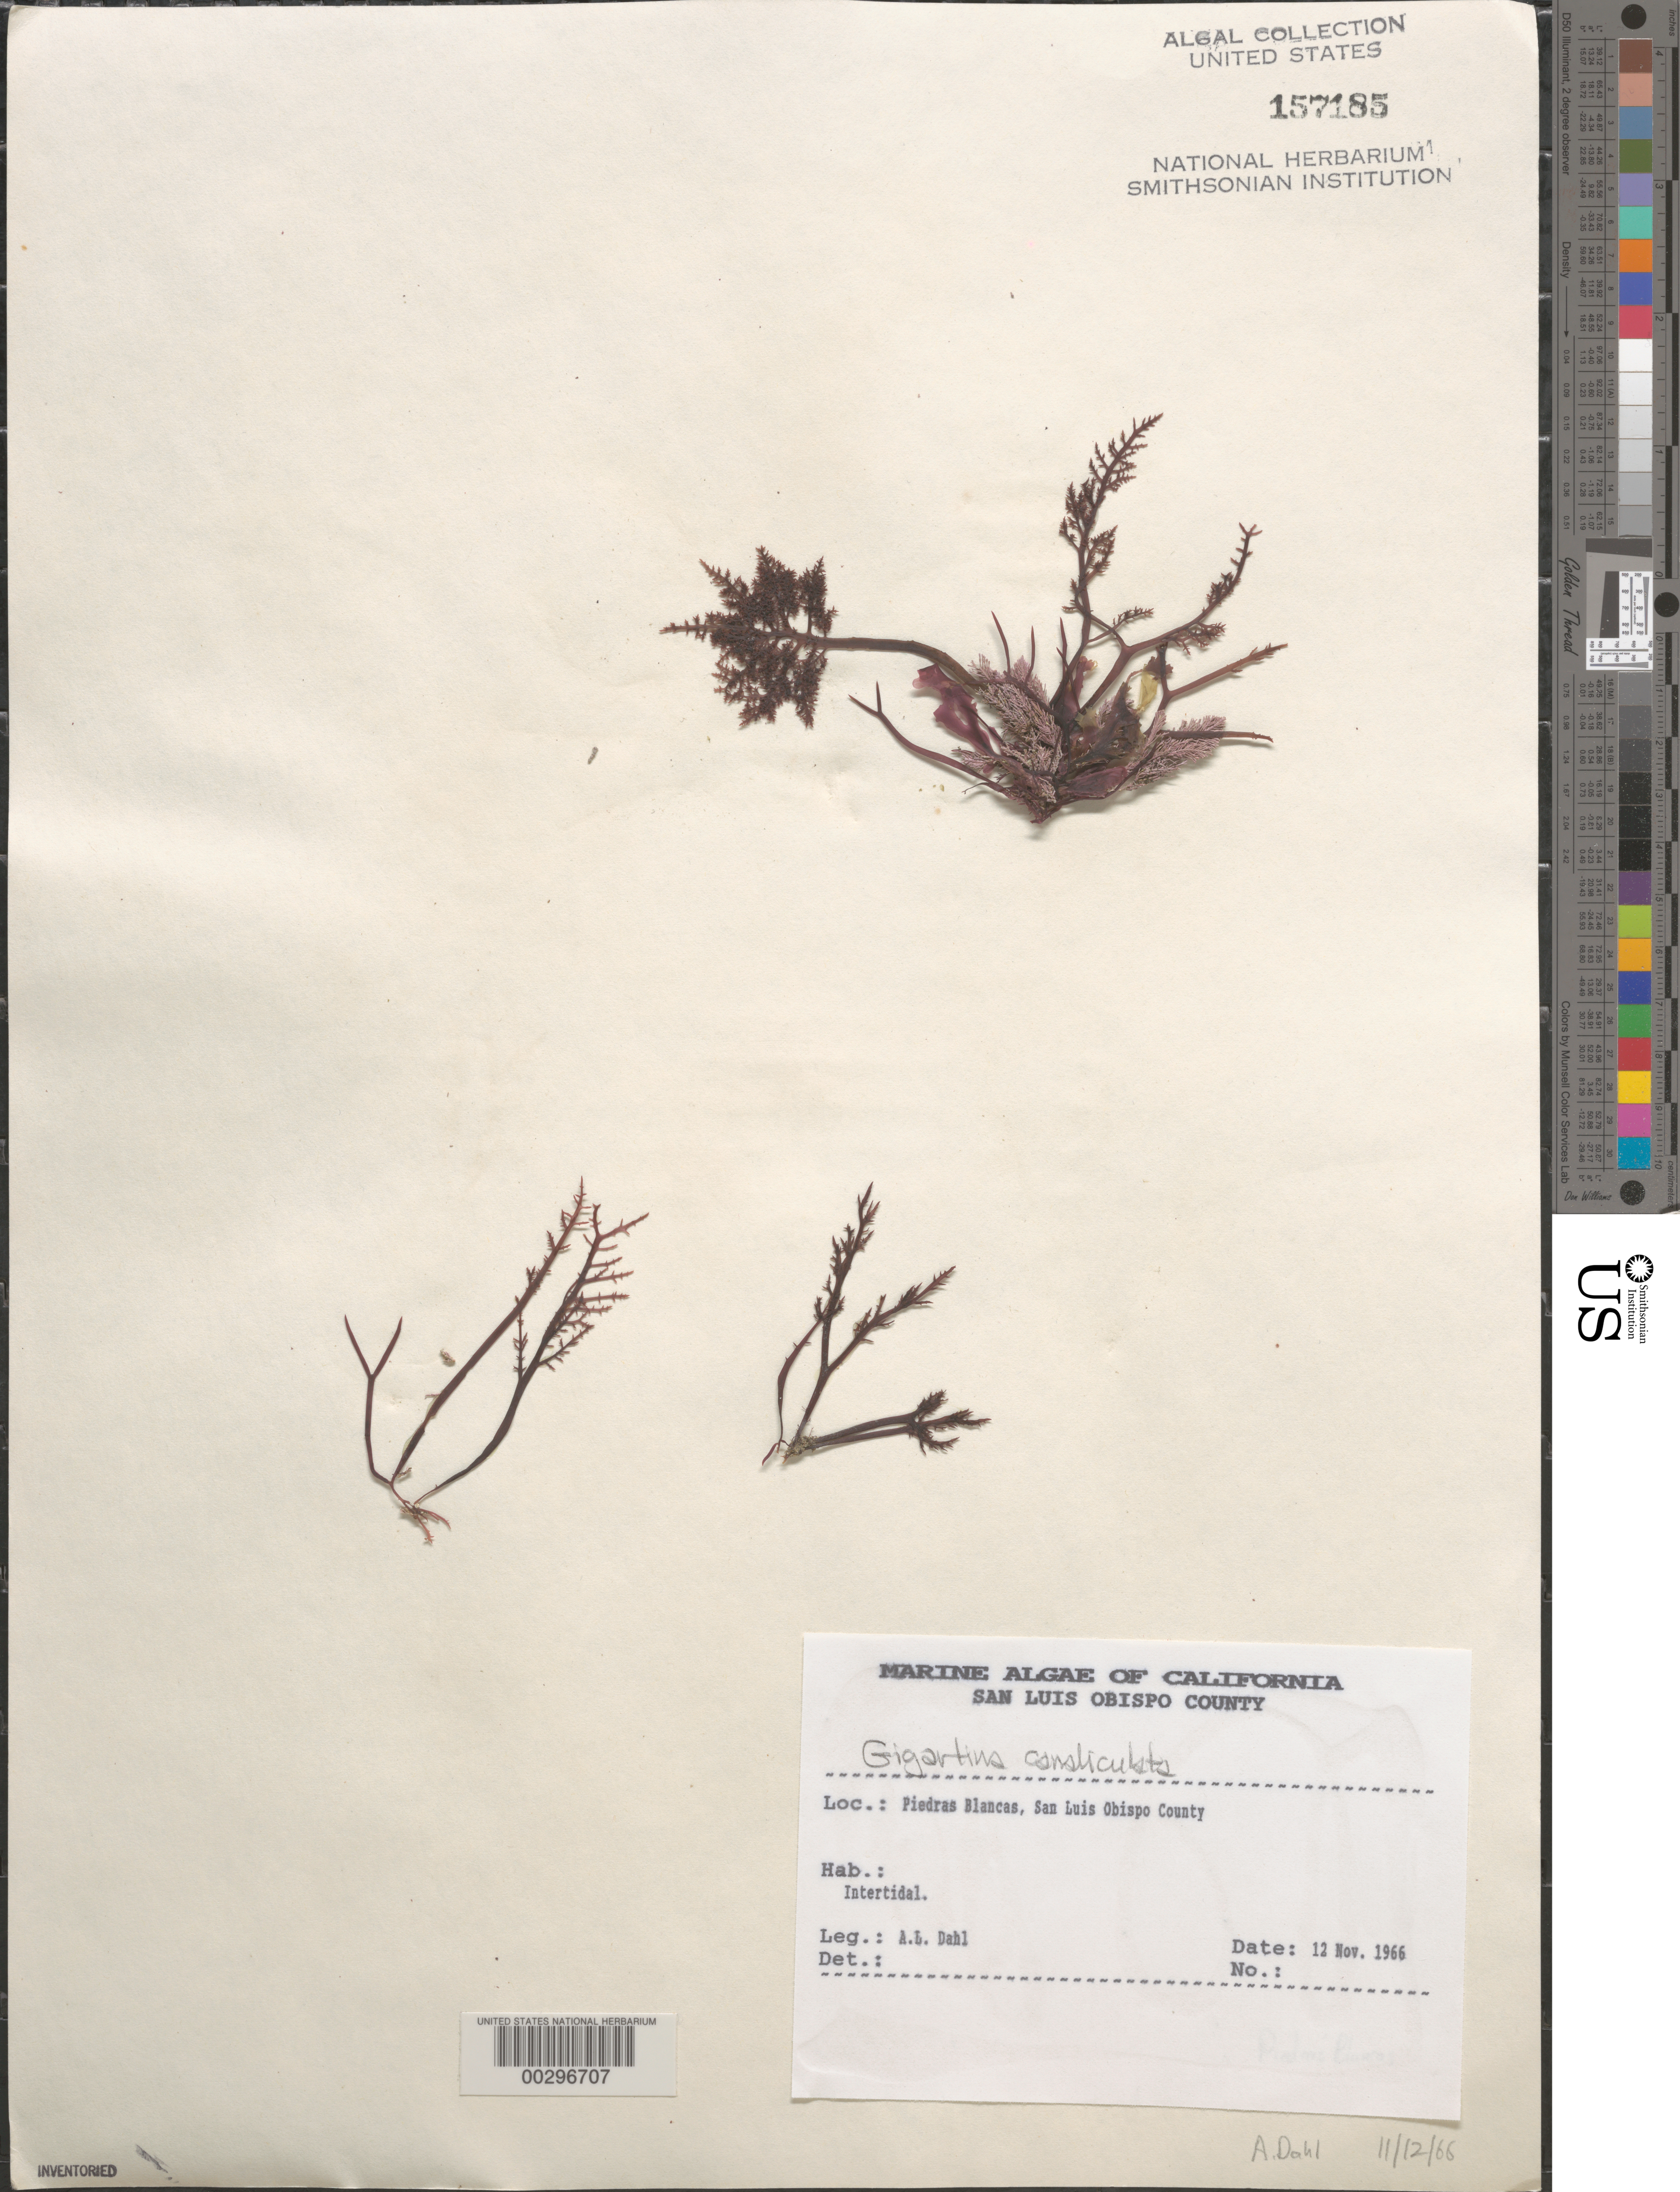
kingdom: Plantae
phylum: Rhodophyta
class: Florideophyceae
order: Gigartinales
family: Gigartinaceae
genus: Chondracanthus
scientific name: Chondracanthus canaliculatus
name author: (Harv.) Guiry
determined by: Algae name updating Project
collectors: A. Dahl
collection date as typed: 12 Nov 1966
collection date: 1966-11-12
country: United States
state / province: California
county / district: San Luis Obispo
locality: Piedras Blancas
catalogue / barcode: US 157185